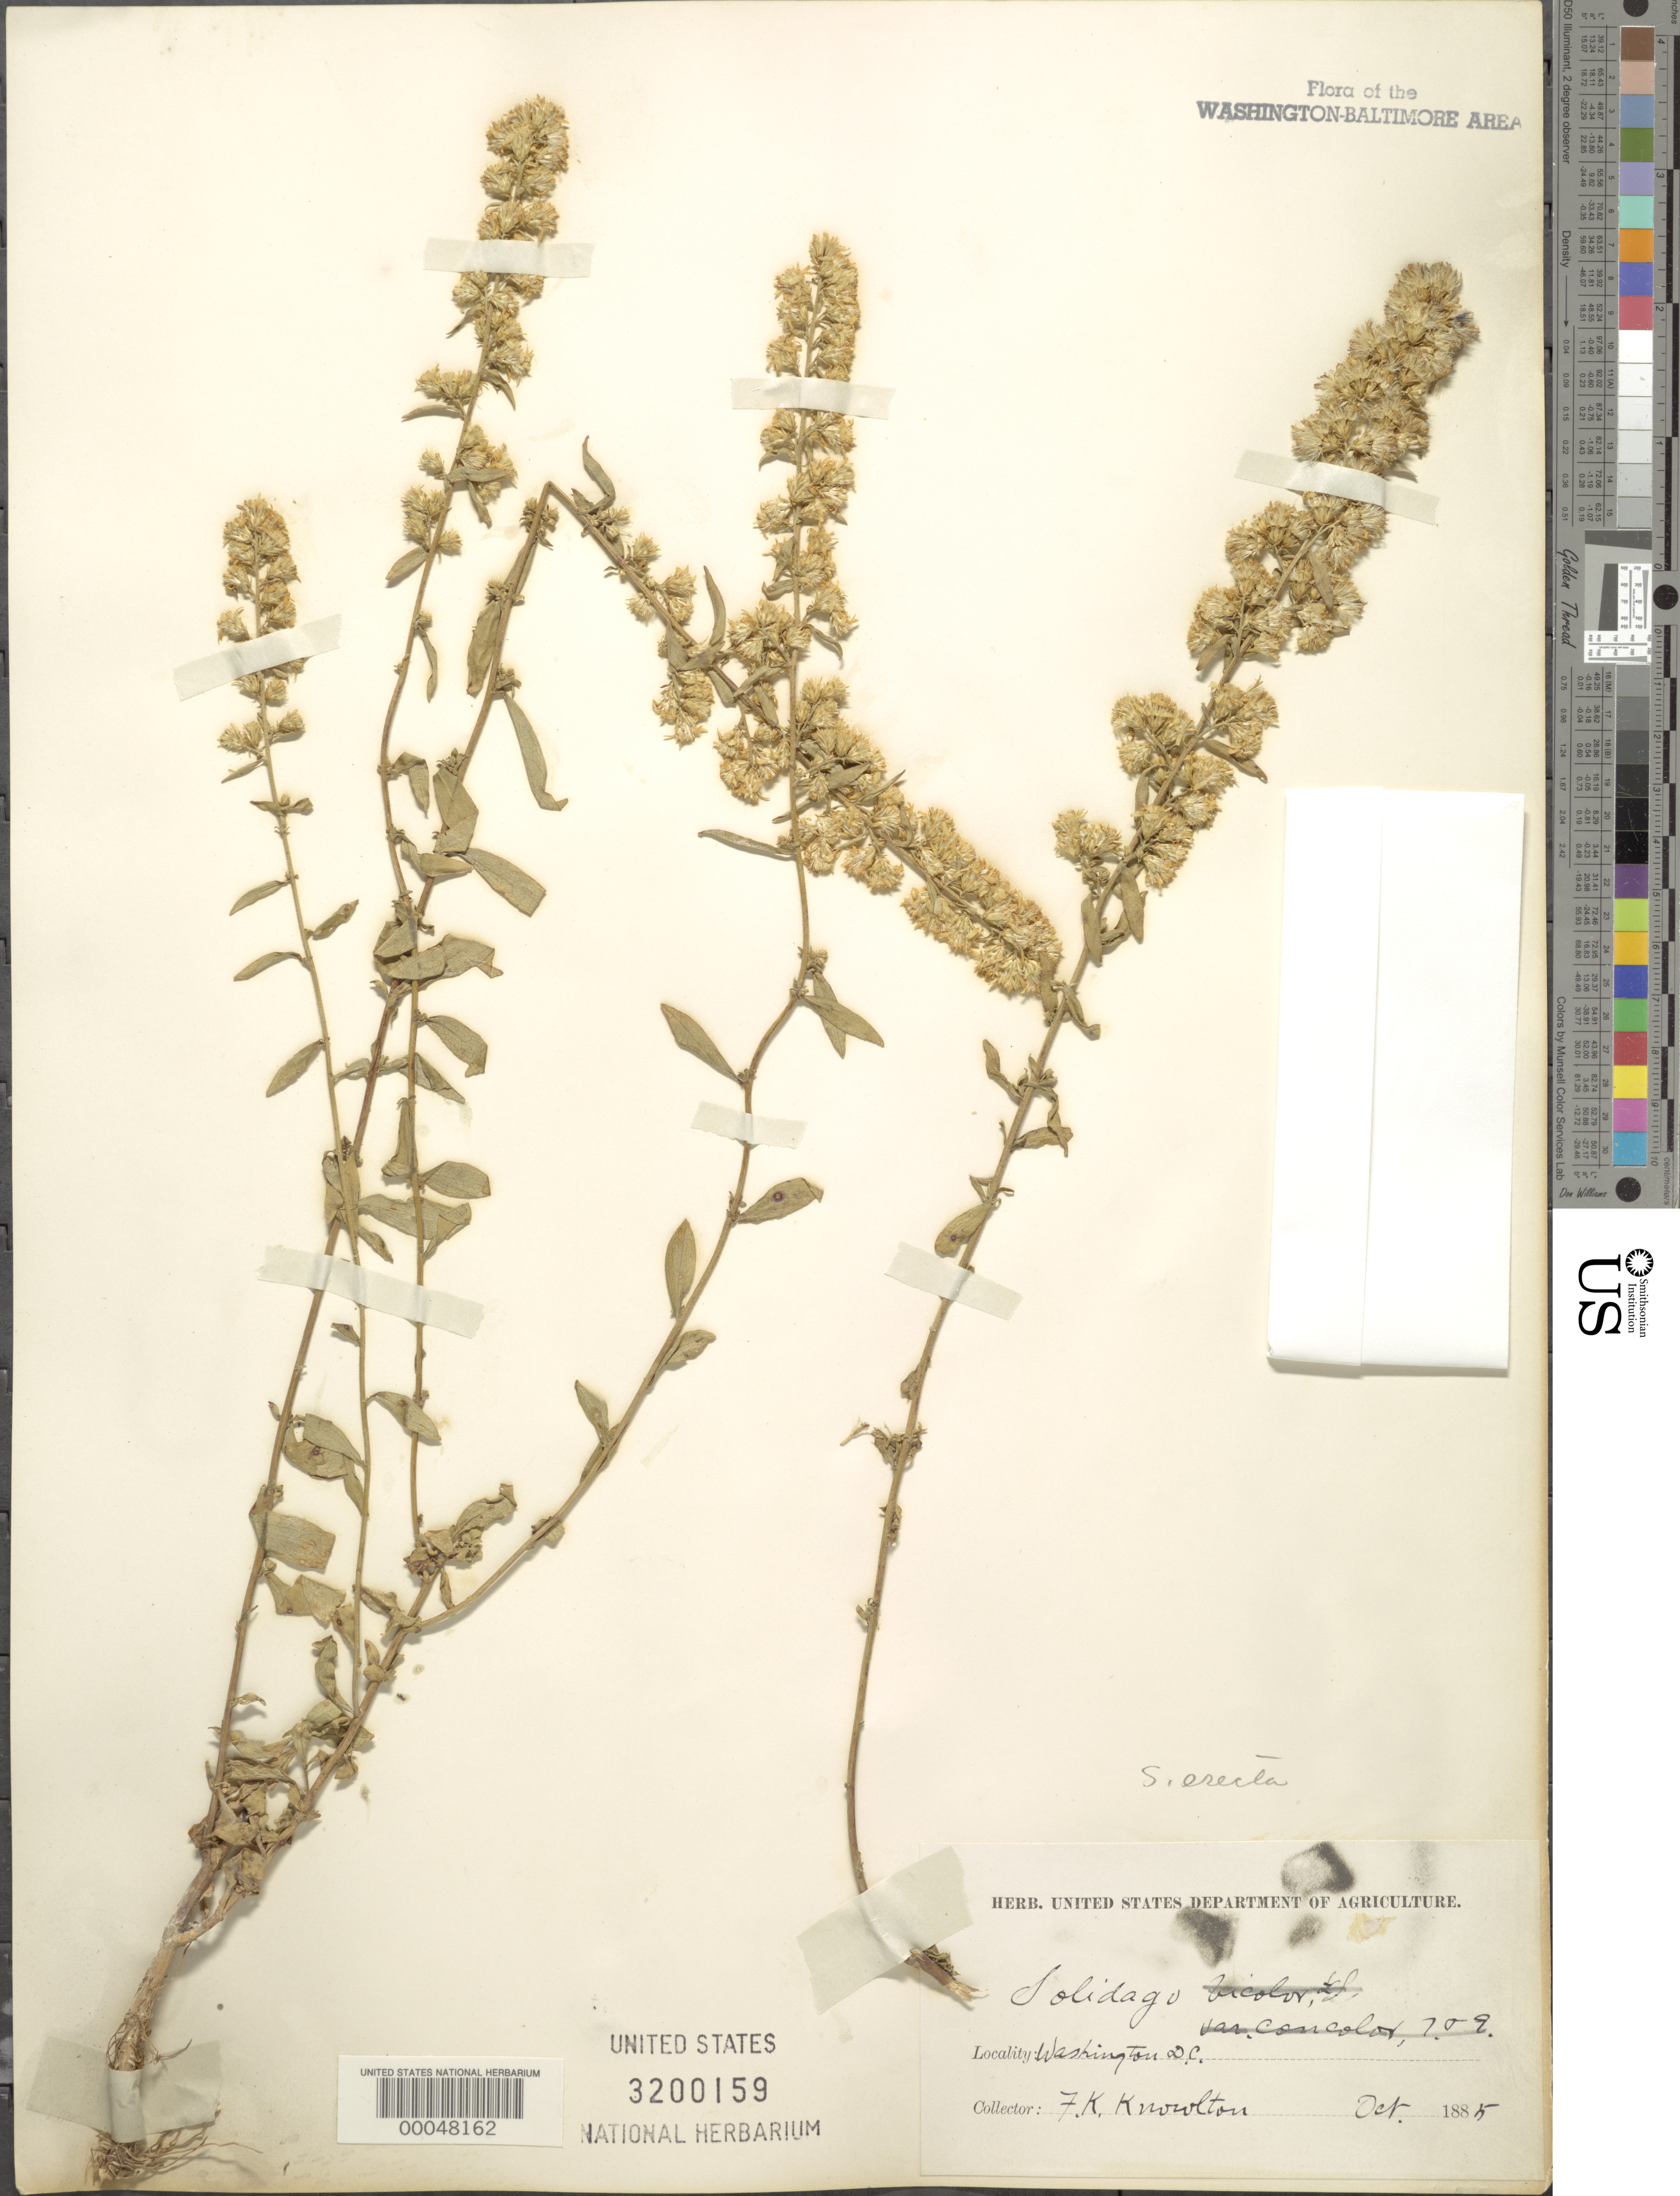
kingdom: Plantae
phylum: Tracheophyta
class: Magnoliopsida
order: Asterales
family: Asteraceae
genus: Solidago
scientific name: Solidago erecta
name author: Pursh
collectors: F. H. Knowlton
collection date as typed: Oct 1885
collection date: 1885-10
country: United States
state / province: District of Columbia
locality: Washington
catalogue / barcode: US 3200159